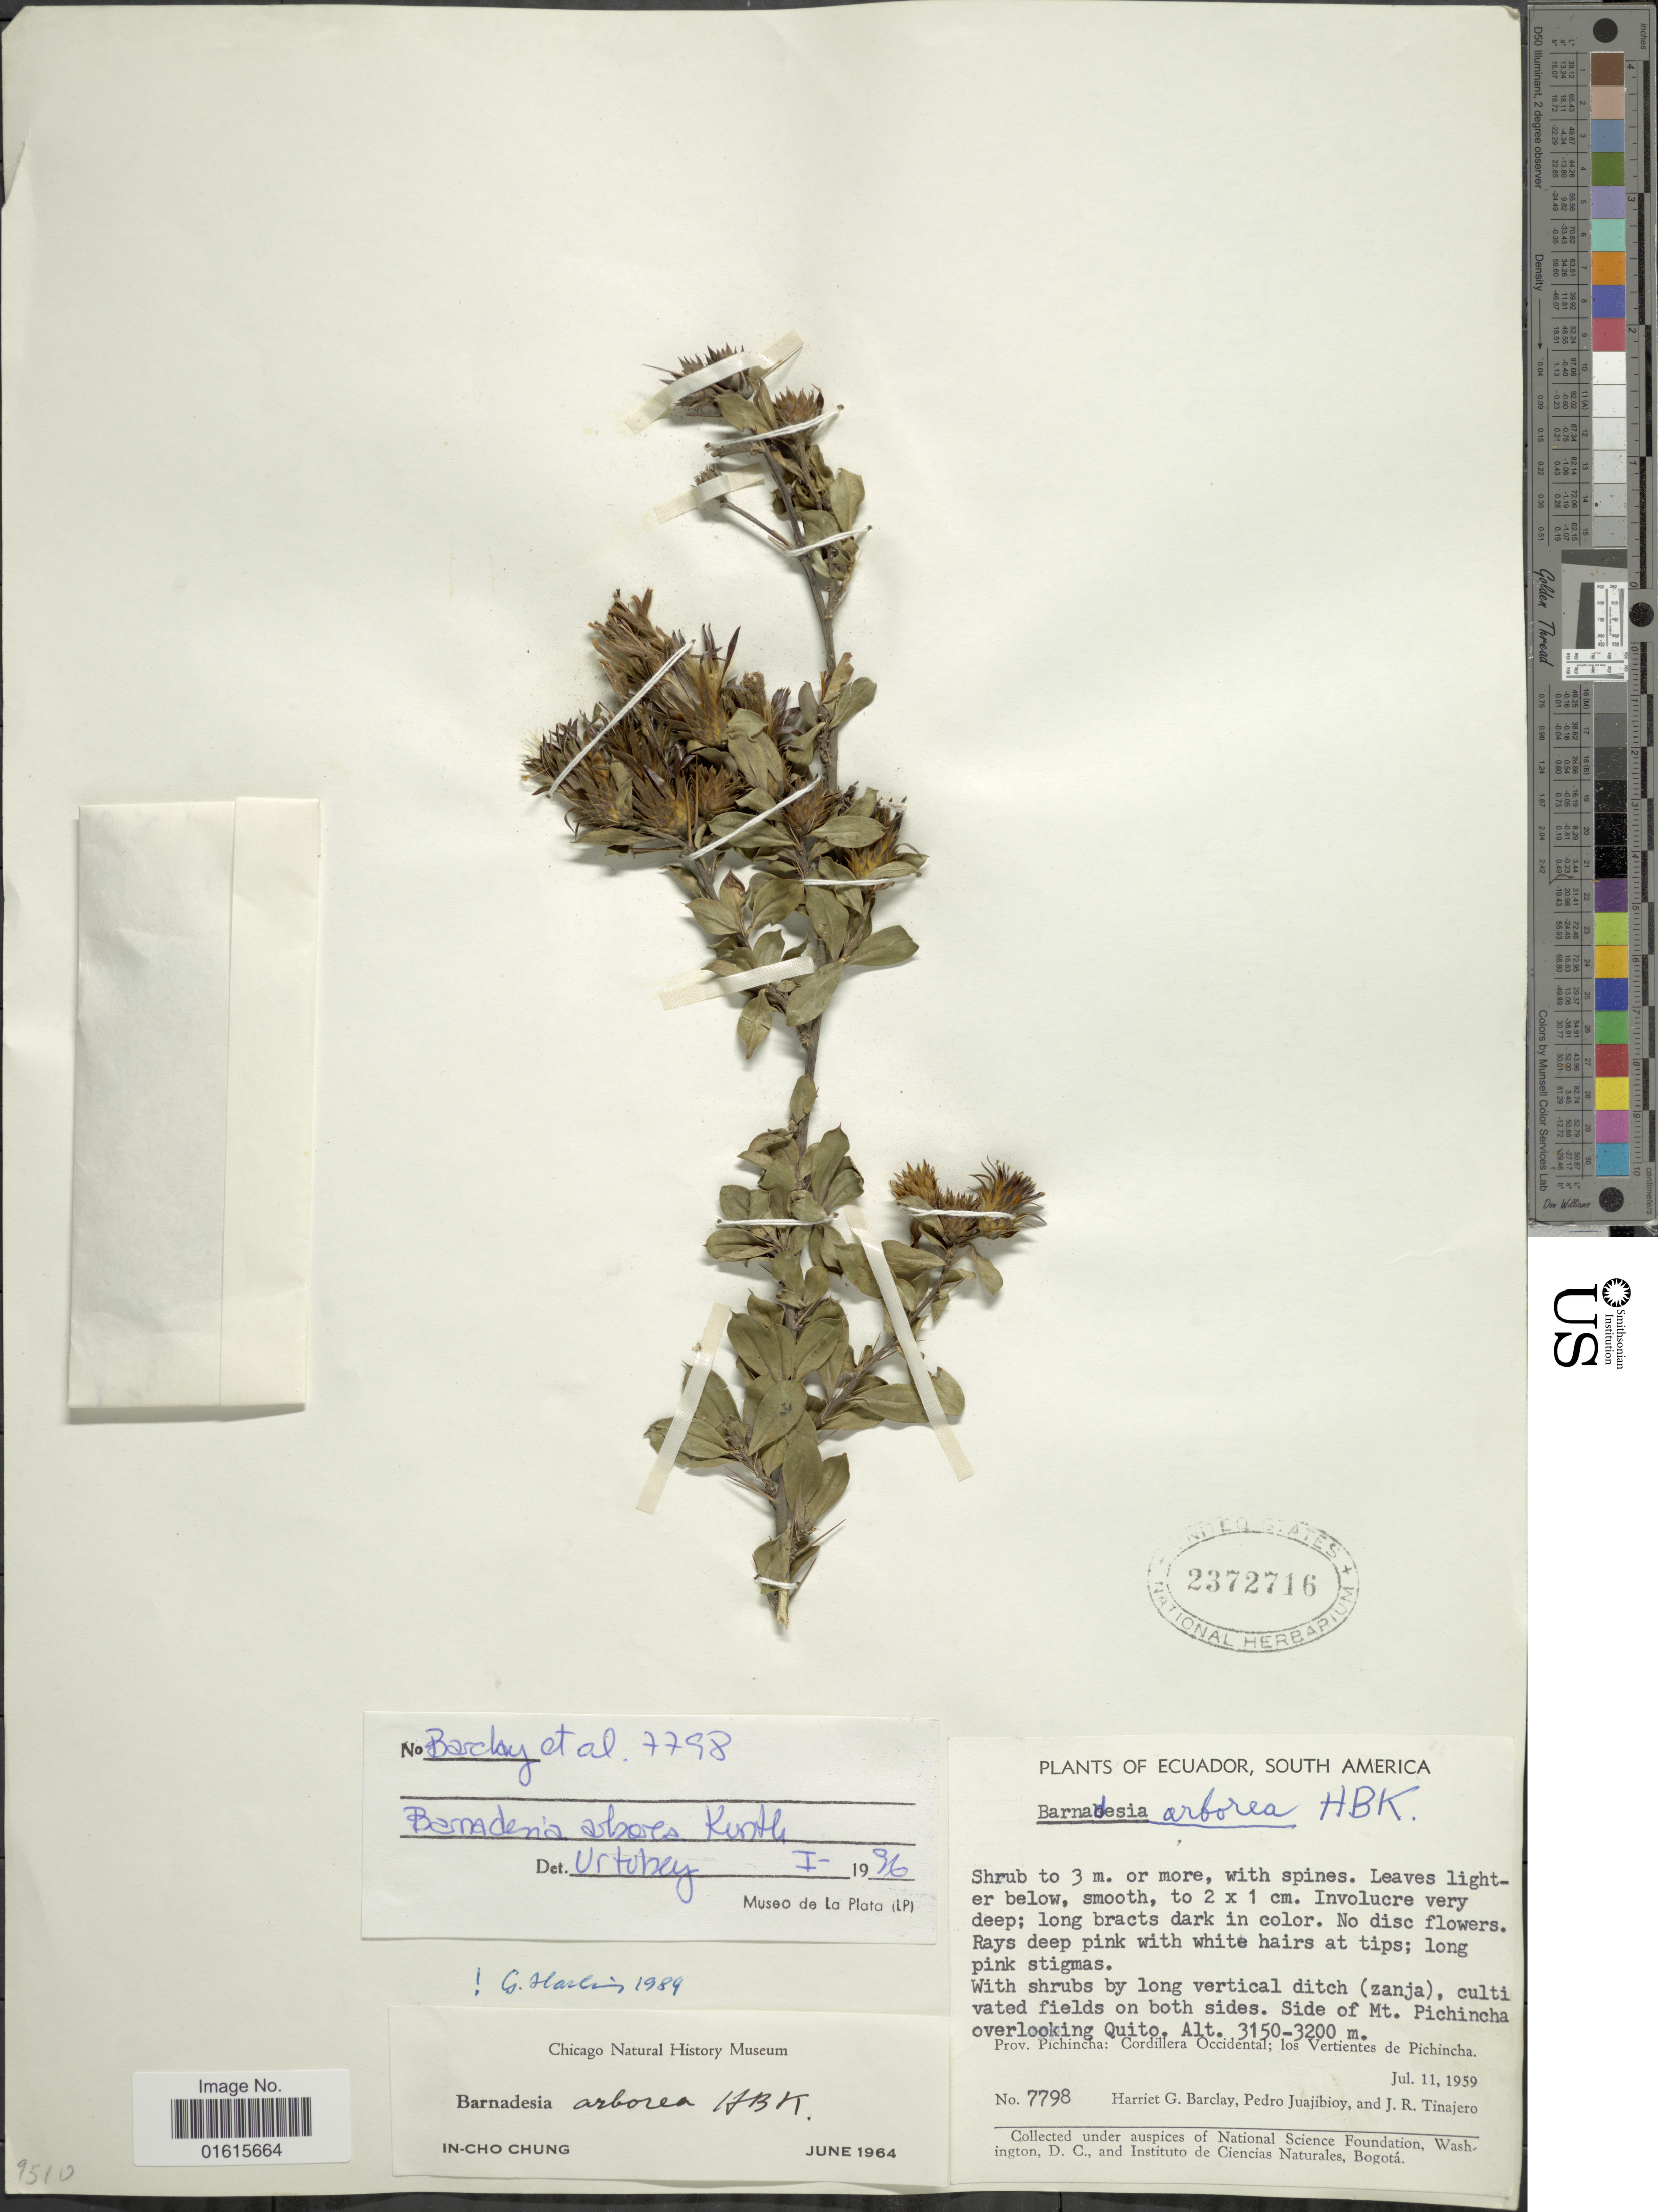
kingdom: Plantae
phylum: Tracheophyta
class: Magnoliopsida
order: Asterales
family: Asteraceae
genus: Barnadesia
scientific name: Barnadesia arborea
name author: Kunth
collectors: H. G. Barclay, P. Juajibioy & J. Tinajero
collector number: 7798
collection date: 1959-07-11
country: Ecuador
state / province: Pichincha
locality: With shrubs by long vertical ditch (zanja), cultivated fields on both sides. Side of Mt. Pichincha overlooking Quito, Cordillera Occidental; los Vertientes de Pichincha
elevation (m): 3150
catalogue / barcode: US 2372716